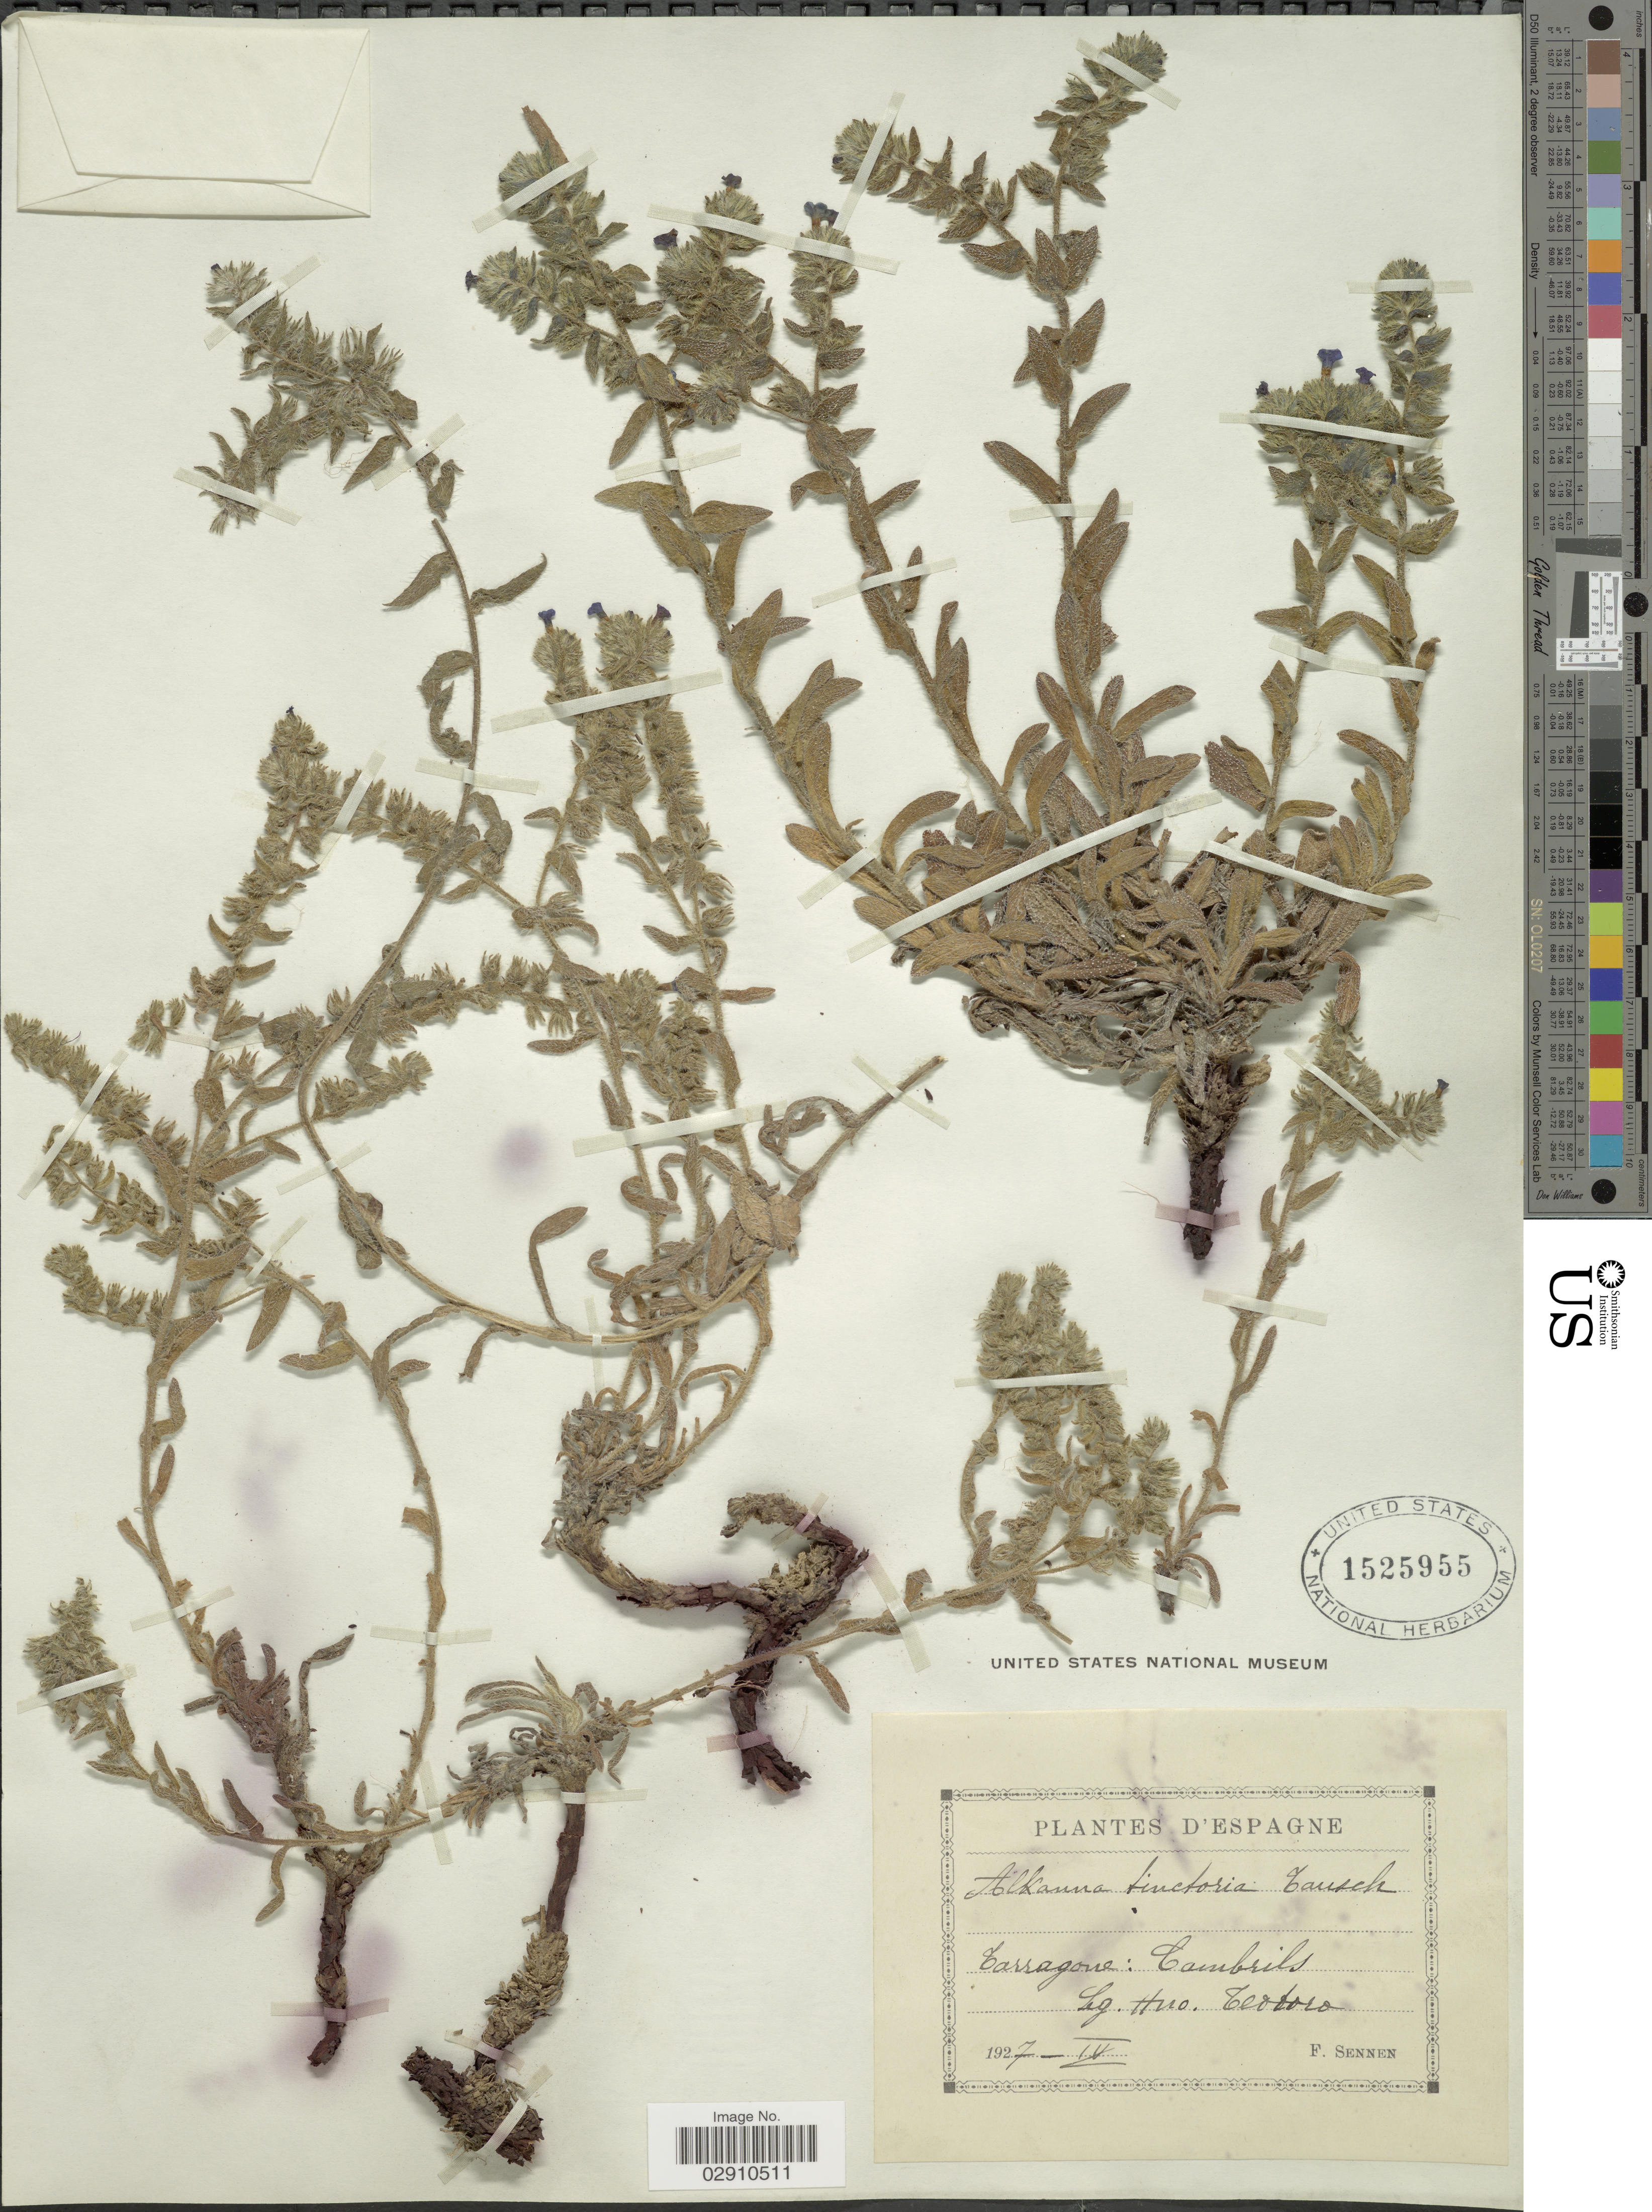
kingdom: Plantae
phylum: Tracheophyta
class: Magnoliopsida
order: Boraginales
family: Boraginaceae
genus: Alkanna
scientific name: Alkanna tinctoria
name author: (L.) Tausch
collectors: H. Teodoro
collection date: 1927-04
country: Spain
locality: Tarragone: Cambrils.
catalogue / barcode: US 1525955